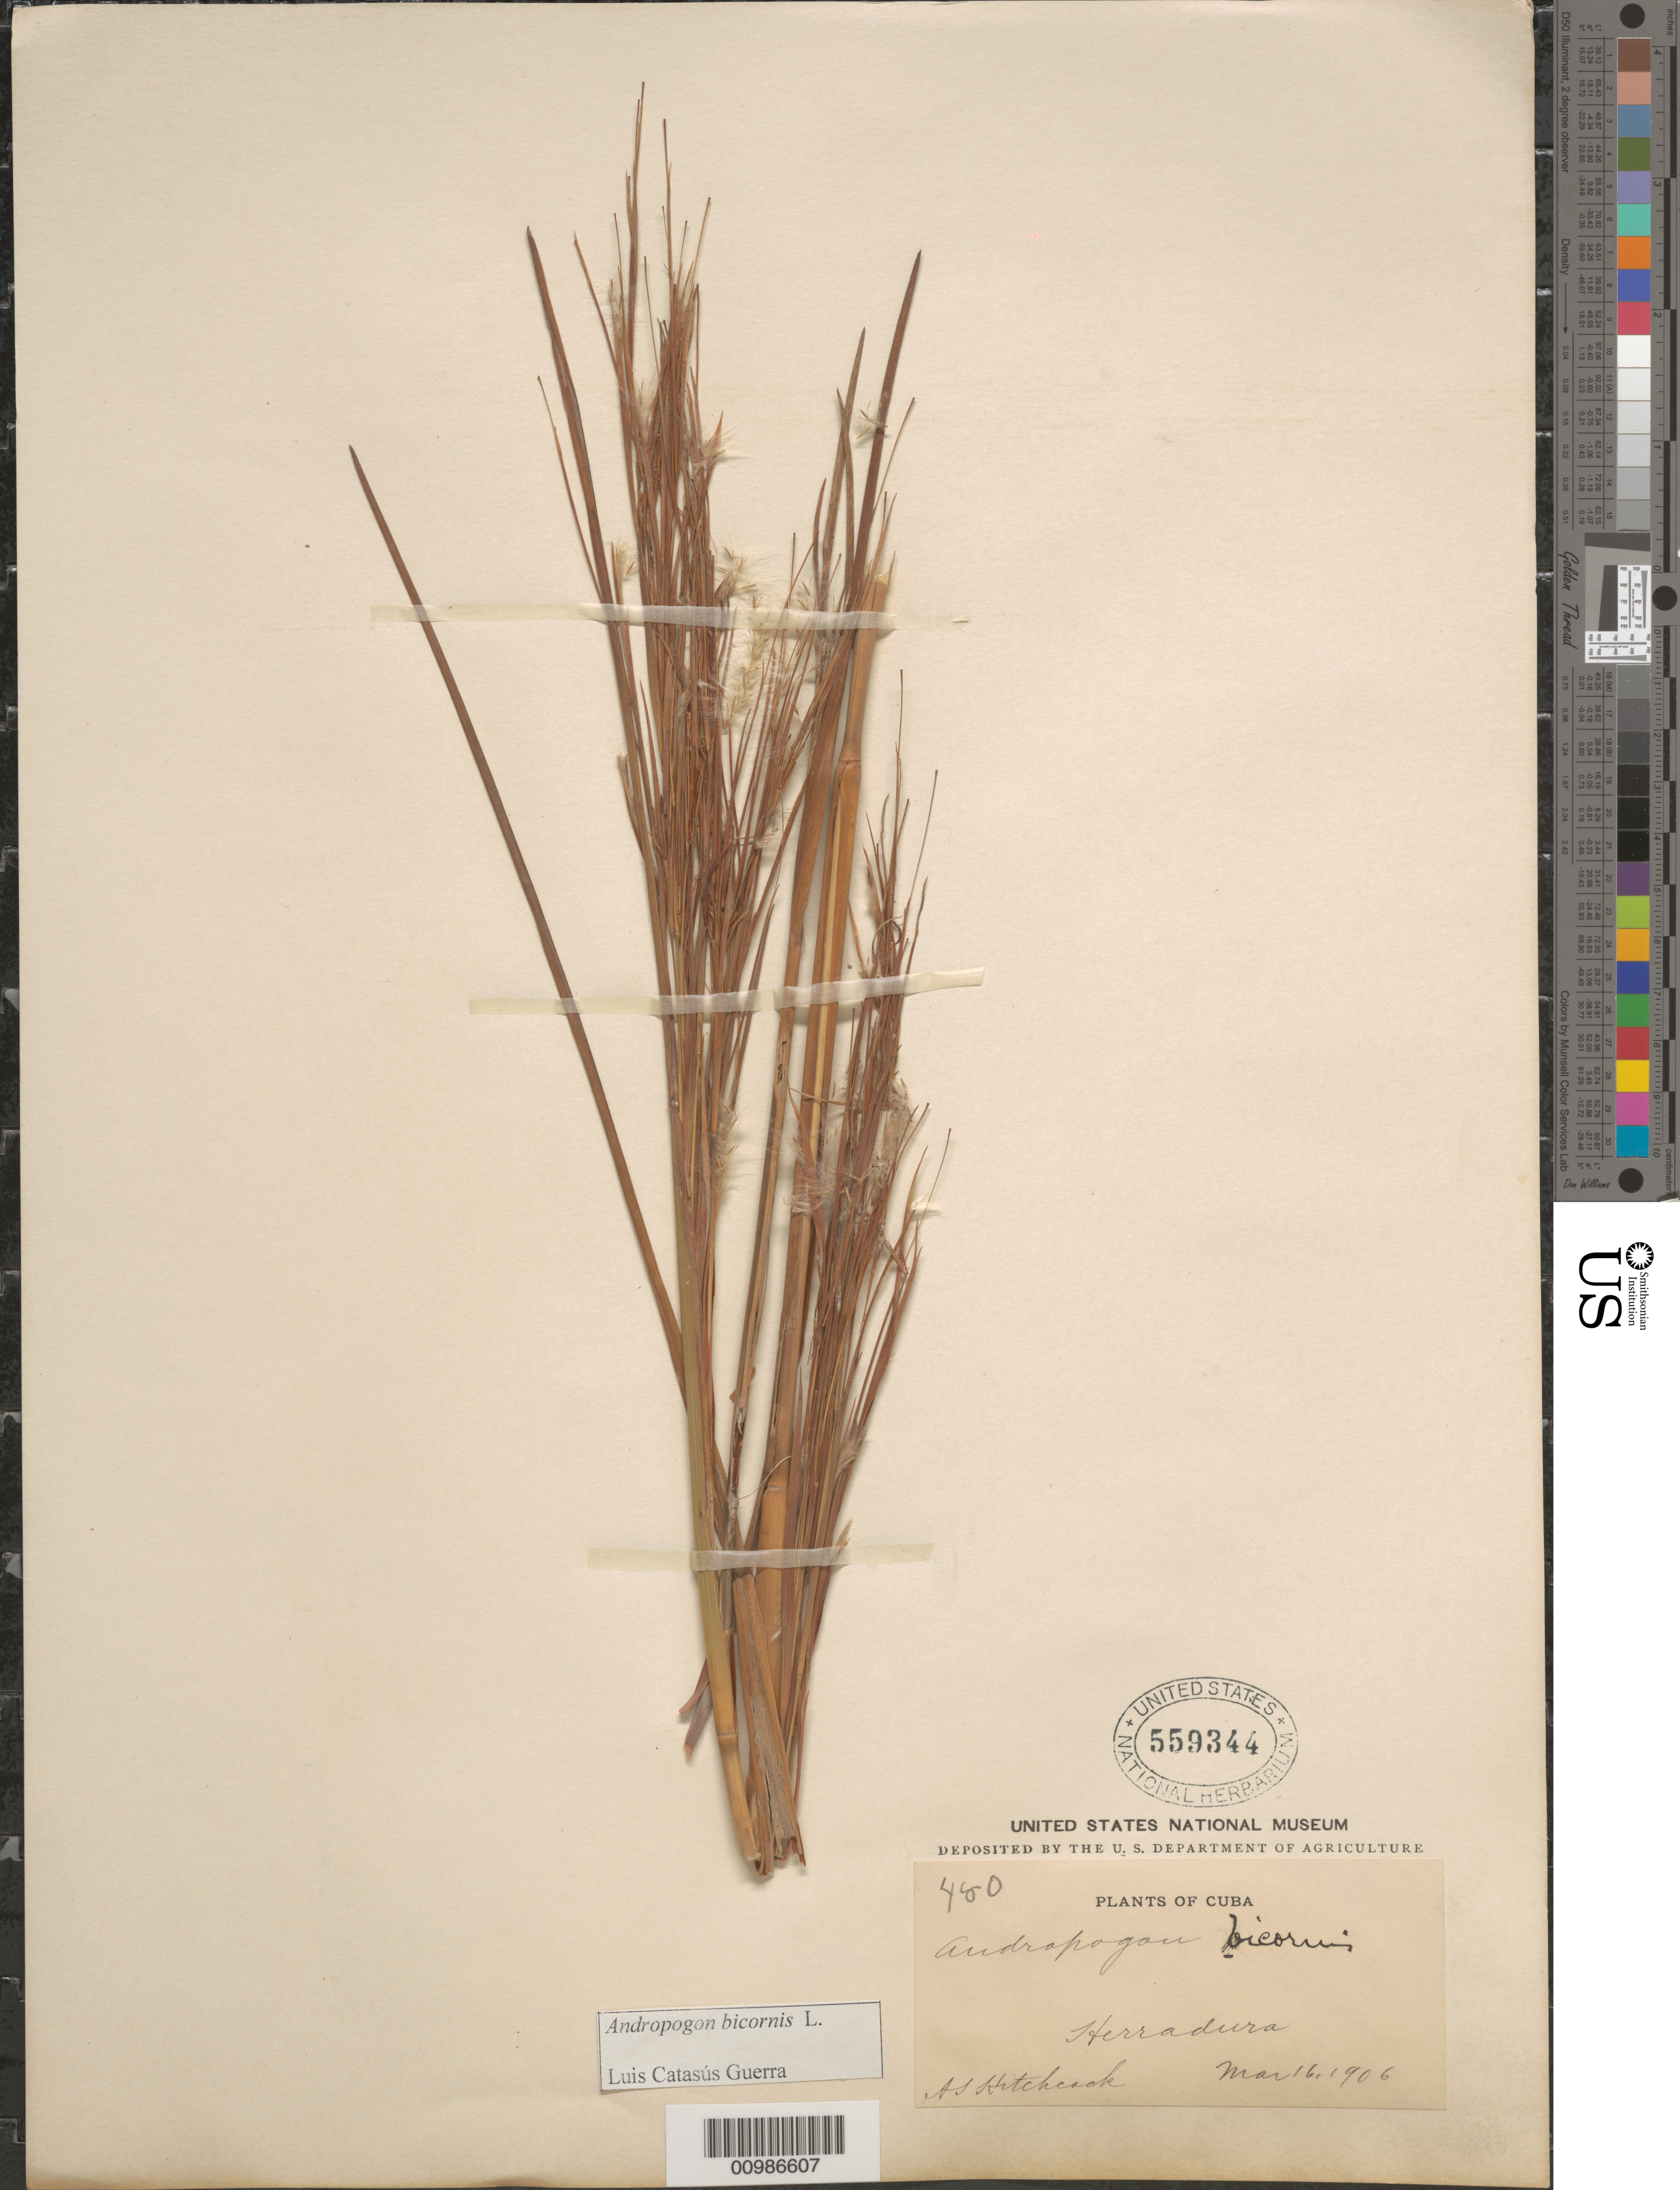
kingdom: Plantae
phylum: Tracheophyta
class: Liliopsida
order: Poales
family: Poaceae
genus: Andropogon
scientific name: Andropogon bicornis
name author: L.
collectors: A. S. Hitchcock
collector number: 480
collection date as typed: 16 Mar 1906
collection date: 1906-03-16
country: Cuba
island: Cuba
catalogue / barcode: US 559344